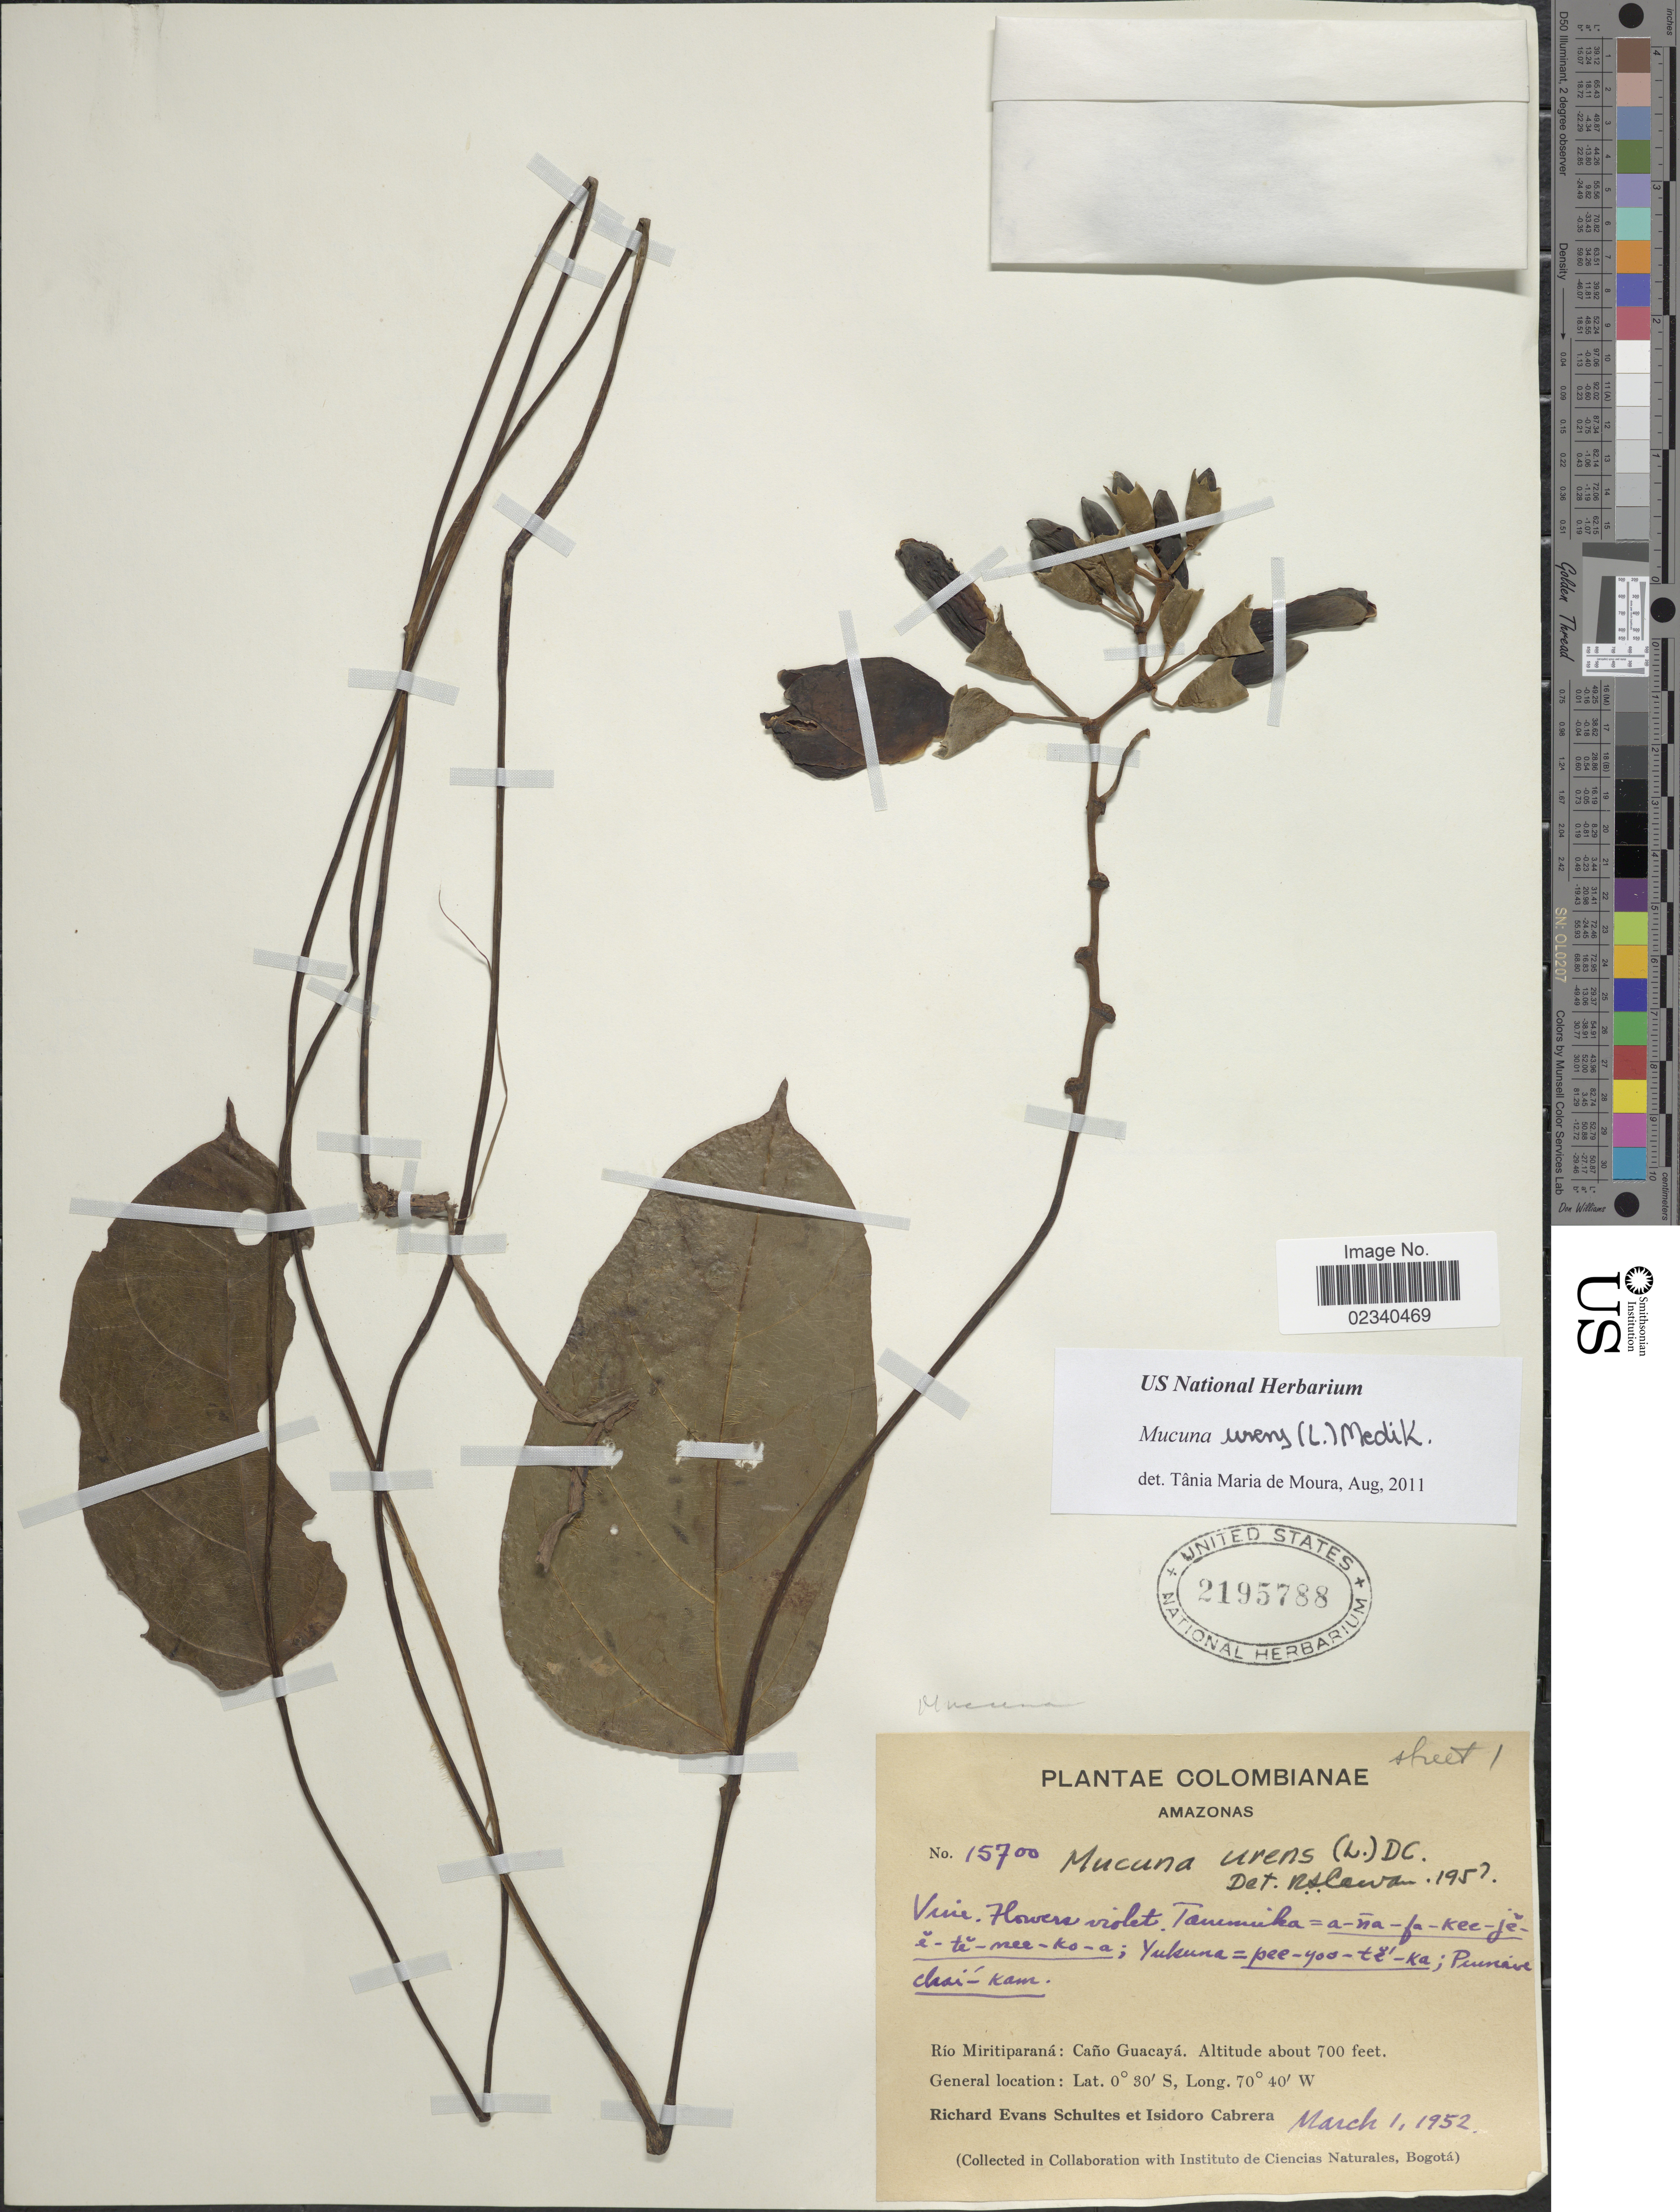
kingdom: Plantae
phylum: Tracheophyta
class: Magnoliopsida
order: Fabales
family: Fabaceae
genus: Mucuna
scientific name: Mucuna urens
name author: (L.) Medik.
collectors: R. E. Schultes & I. Cabrera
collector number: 15700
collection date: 1952-03-01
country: Colombia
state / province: Amazônas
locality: Rio Miritiparana: Cano Guacaya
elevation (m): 213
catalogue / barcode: US 2195788